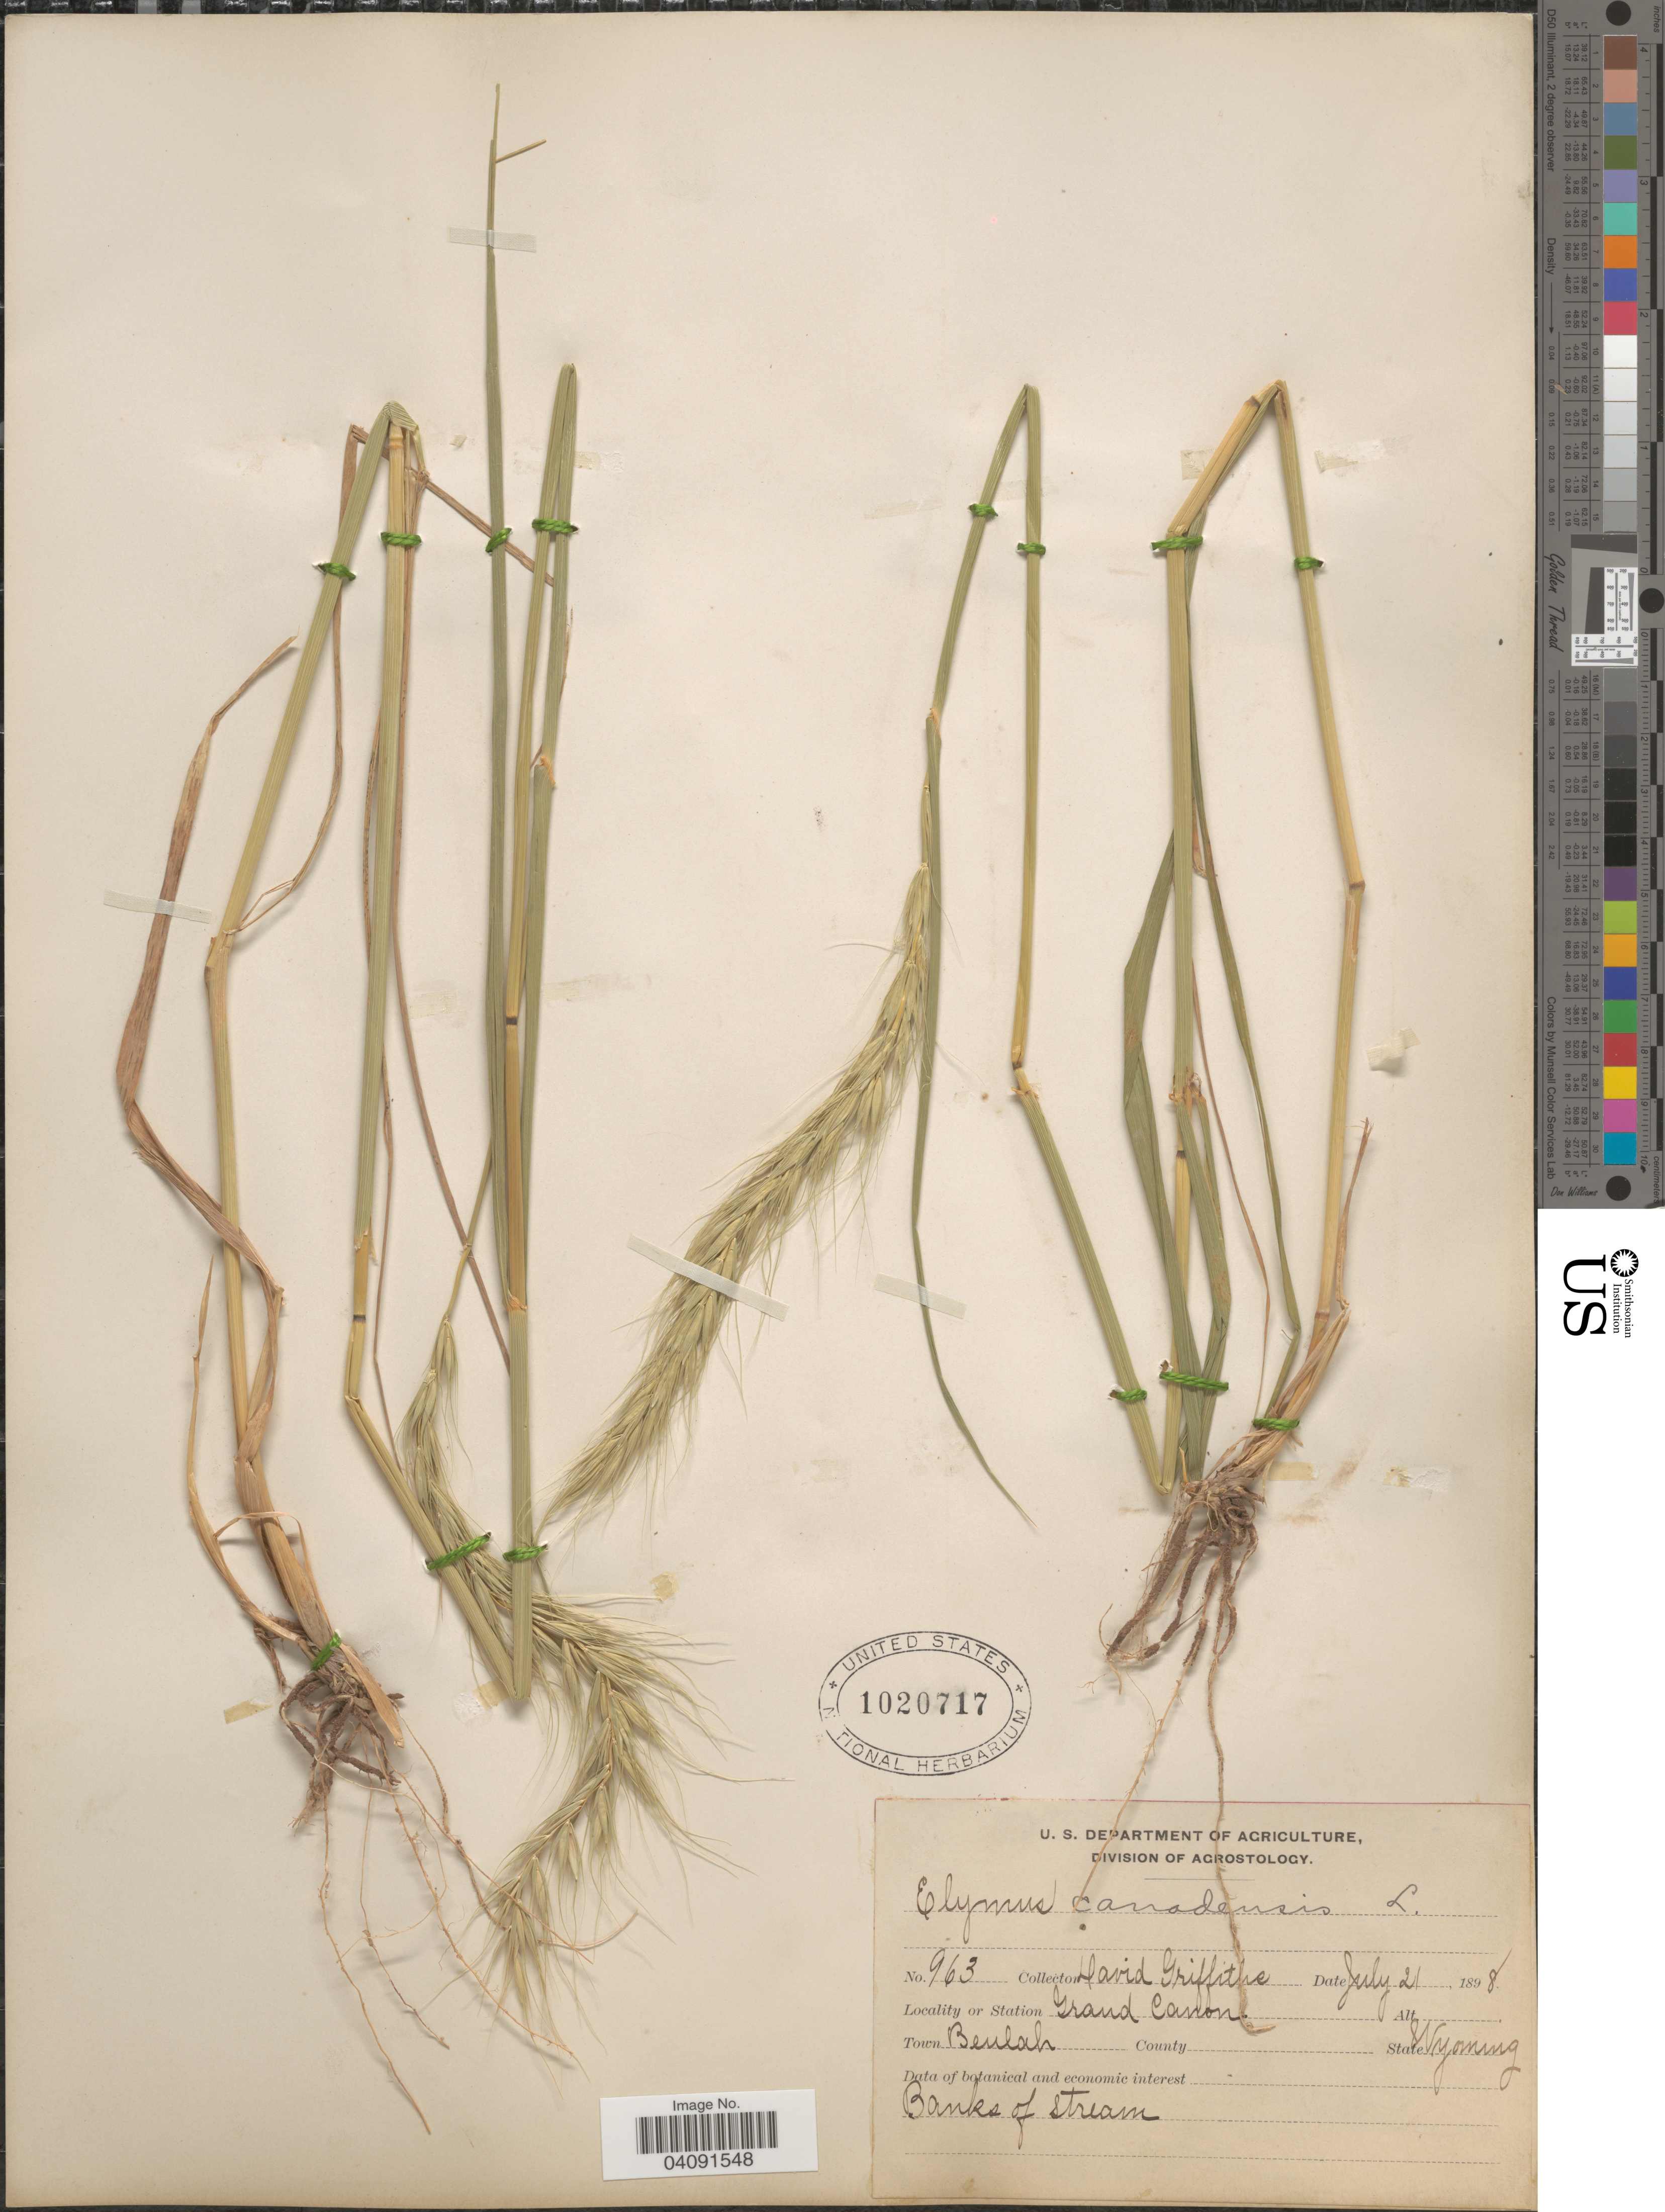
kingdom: Plantae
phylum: Tracheophyta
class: Liliopsida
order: Poales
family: Poaceae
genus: Elymus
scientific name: Elymus canadensis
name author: L.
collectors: D. Griffiths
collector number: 963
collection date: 1898-07-21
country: United States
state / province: Wyoming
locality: Grand Canon. Town Beulah. Banks of stream.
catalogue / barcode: US 1020717